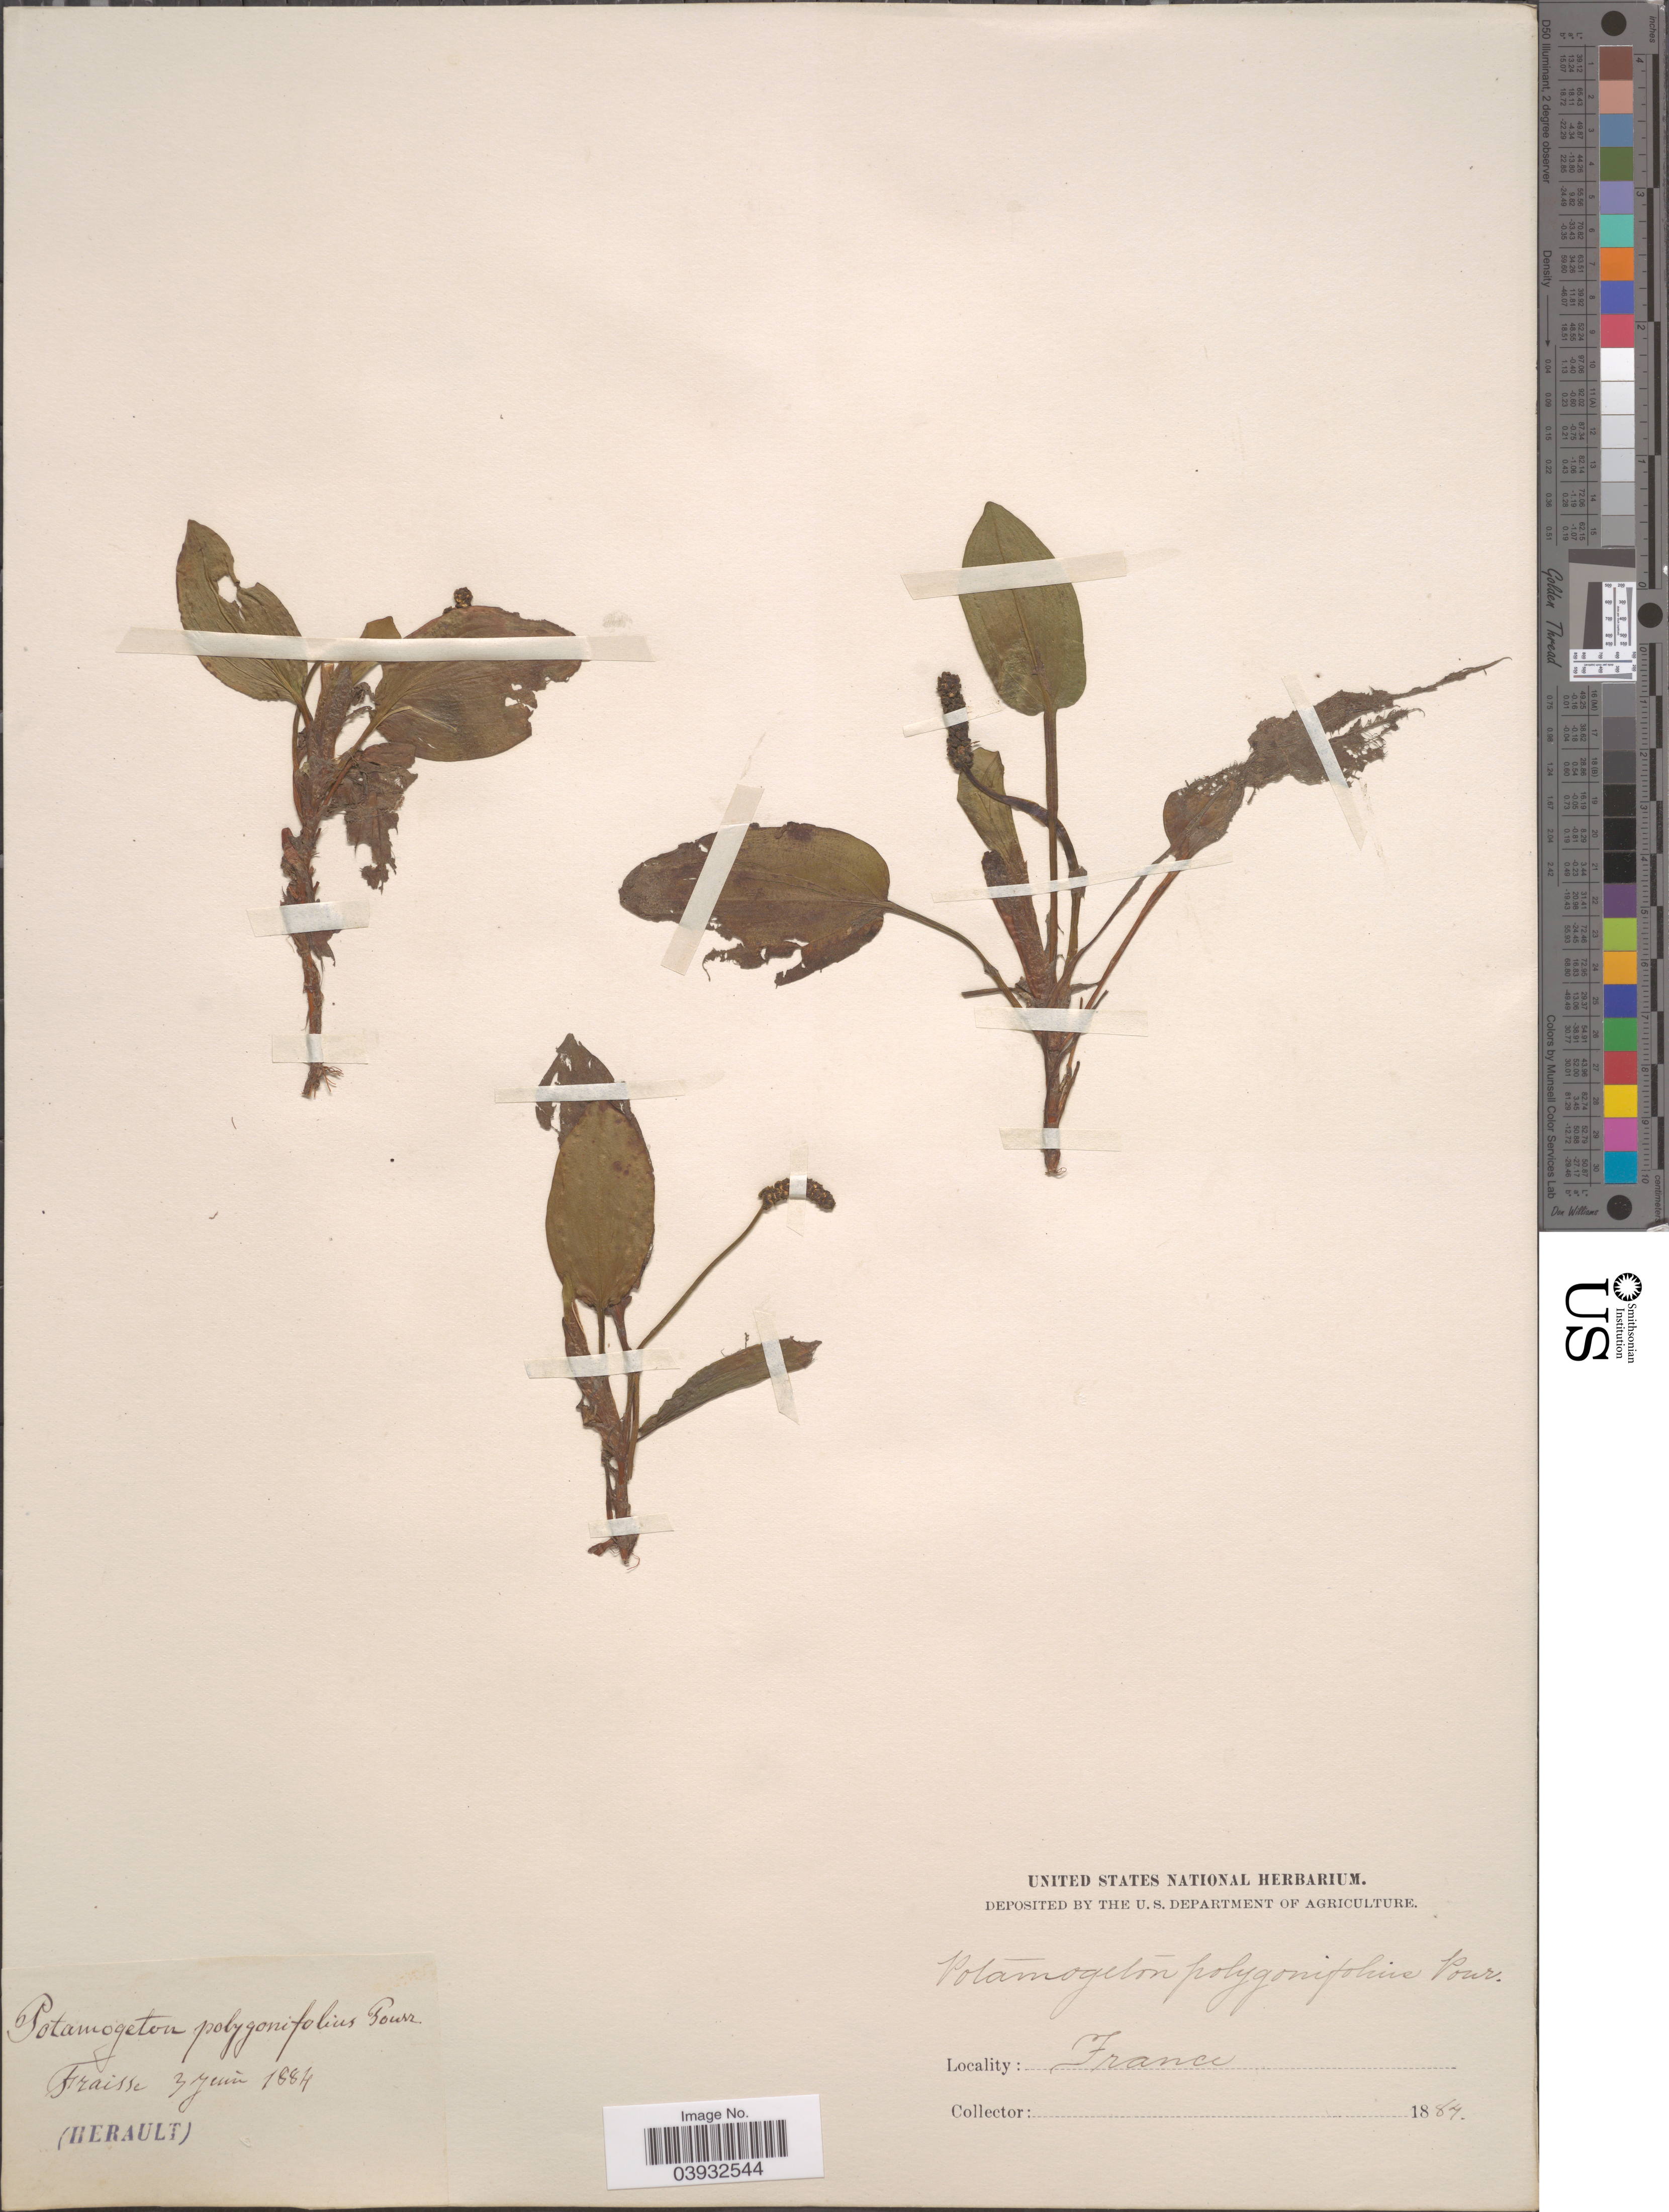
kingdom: Plantae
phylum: Tracheophyta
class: Liliopsida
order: Alismatales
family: Potamogetonaceae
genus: Potamogeton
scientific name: Potamogeton polygonifolius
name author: Pourr.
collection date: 1884-06-03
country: France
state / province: Occitanie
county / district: Hérault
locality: Fraisse. (Herault).